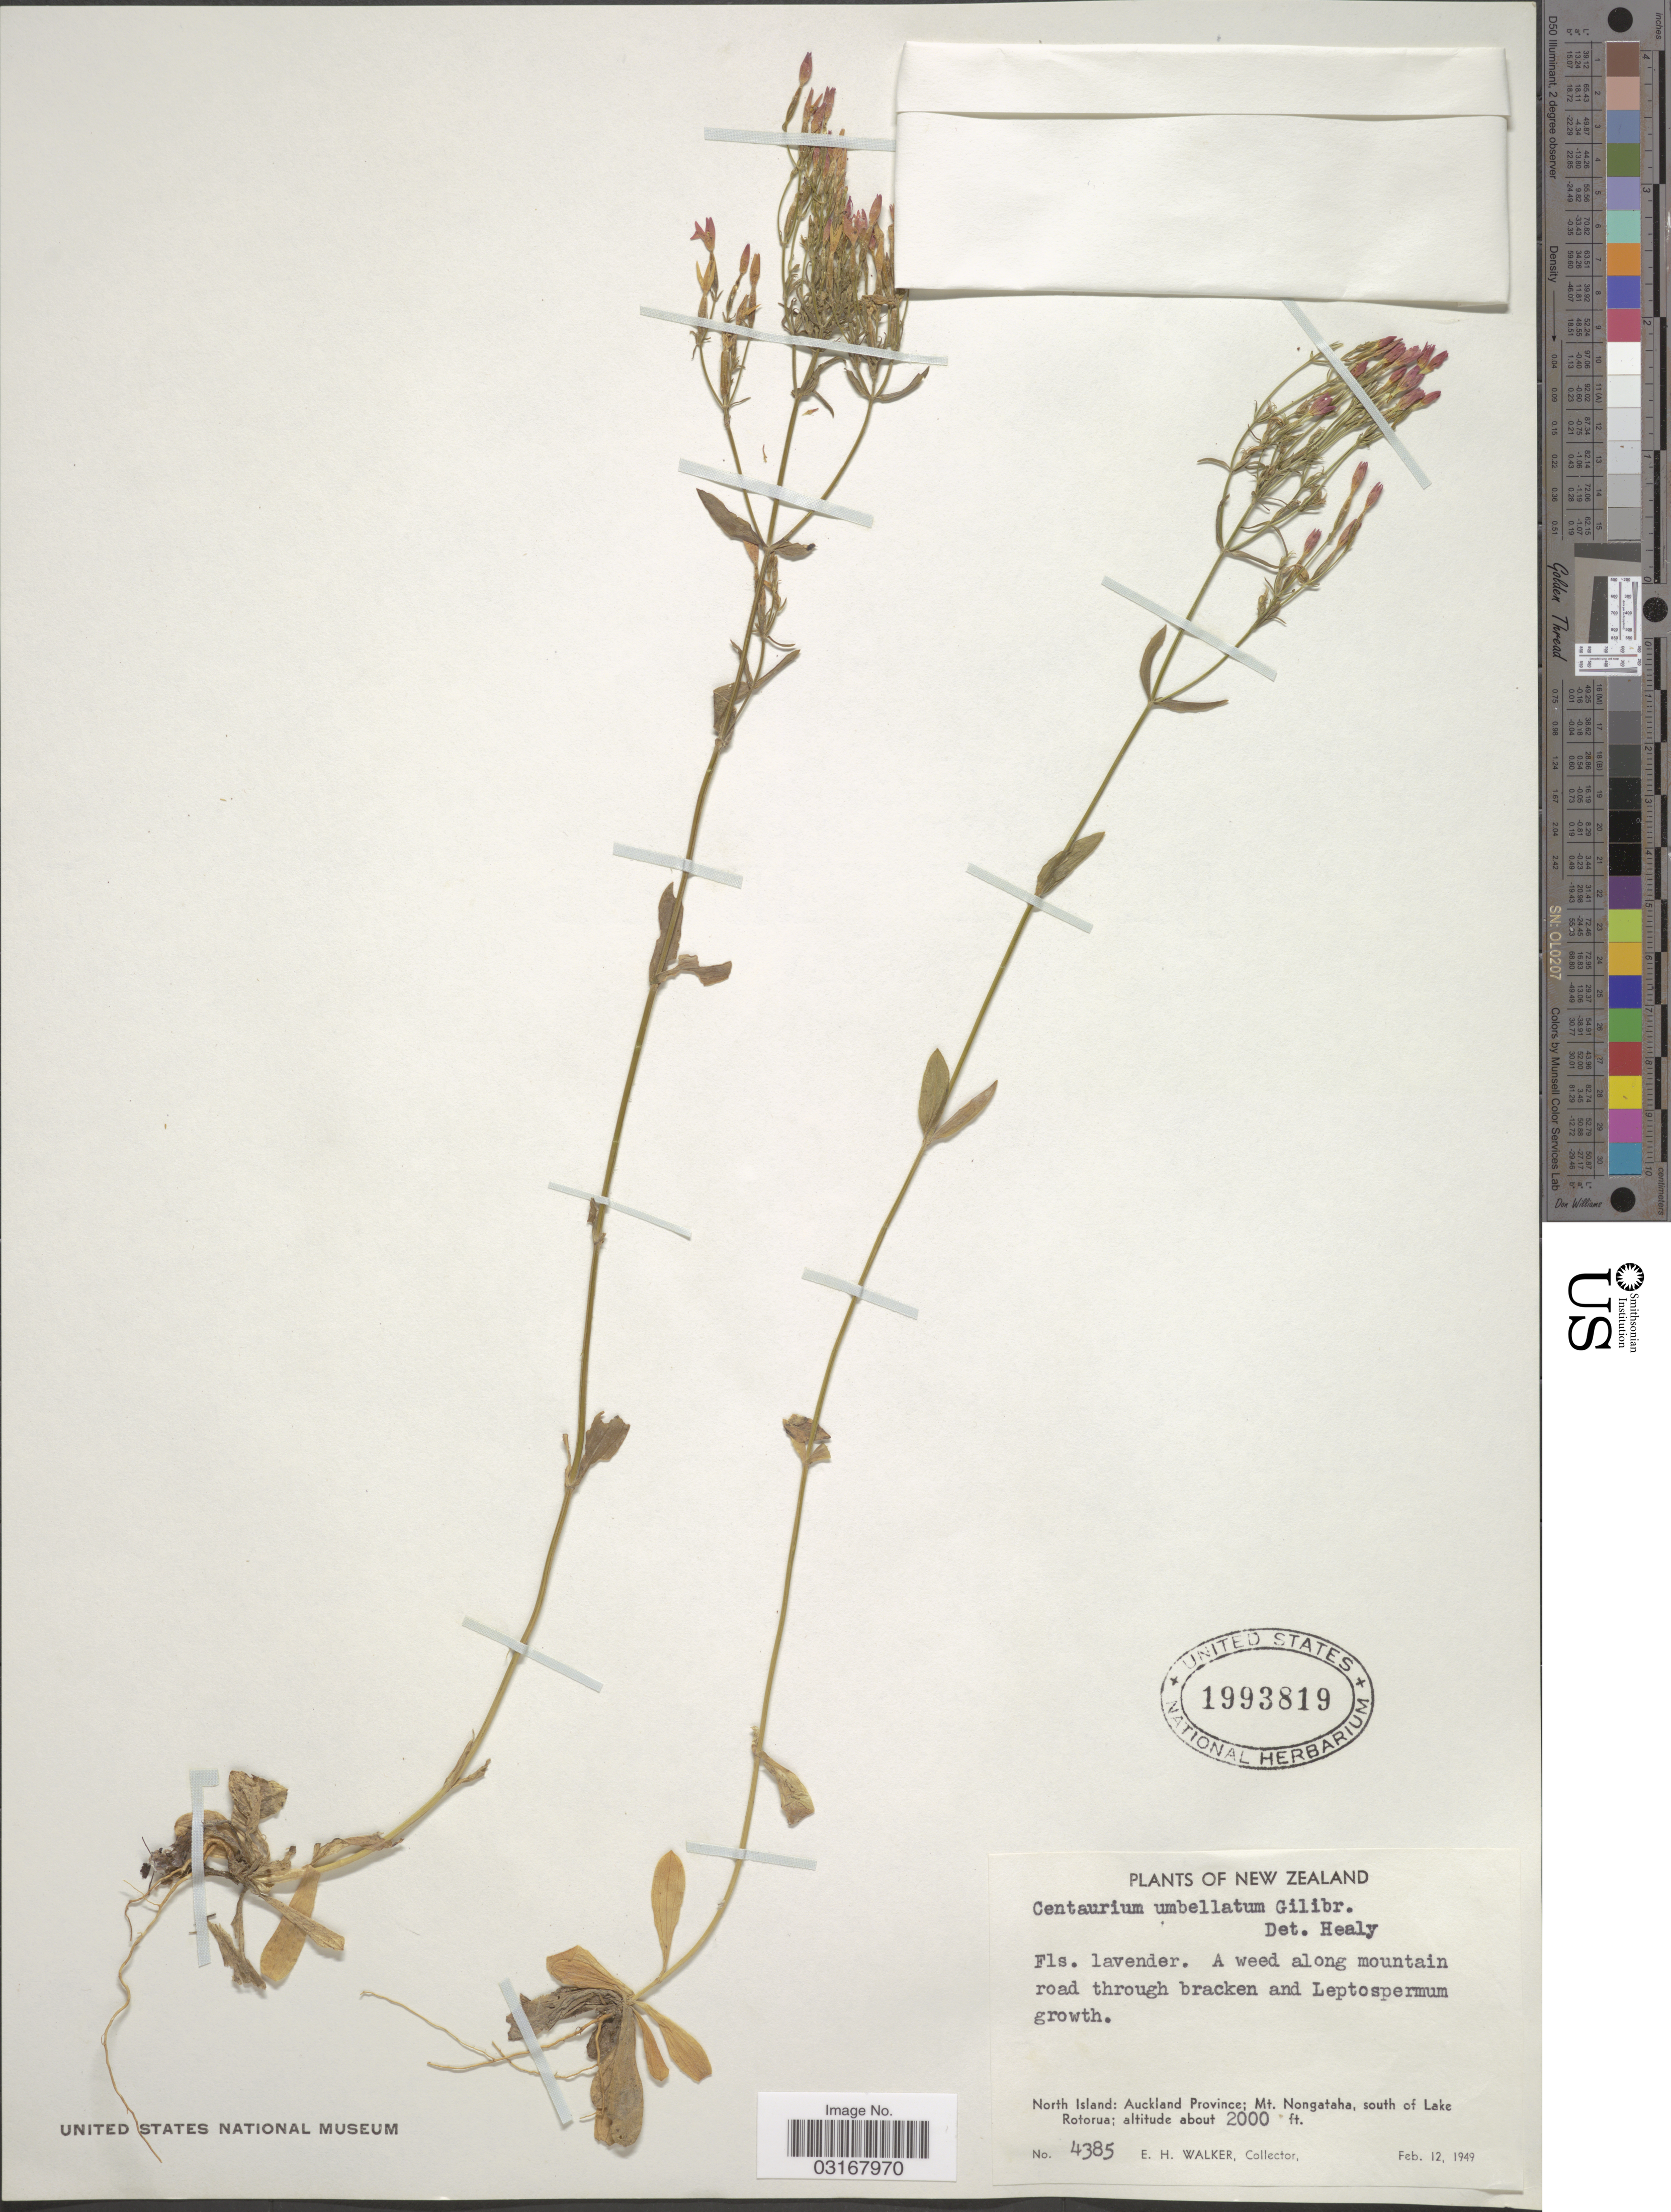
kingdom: Plantae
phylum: Tracheophyta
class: Magnoliopsida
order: Gentianales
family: Gentianaceae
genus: Centaurium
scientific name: Centaurium umbellatum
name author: Gilib.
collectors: E. H. Walker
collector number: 4385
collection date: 1949-02-12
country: New Zealand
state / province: Auckland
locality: North Island: Auckland Province; Mt. Nongataha, south of Lake Rotorua.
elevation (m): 610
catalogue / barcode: US 1993819